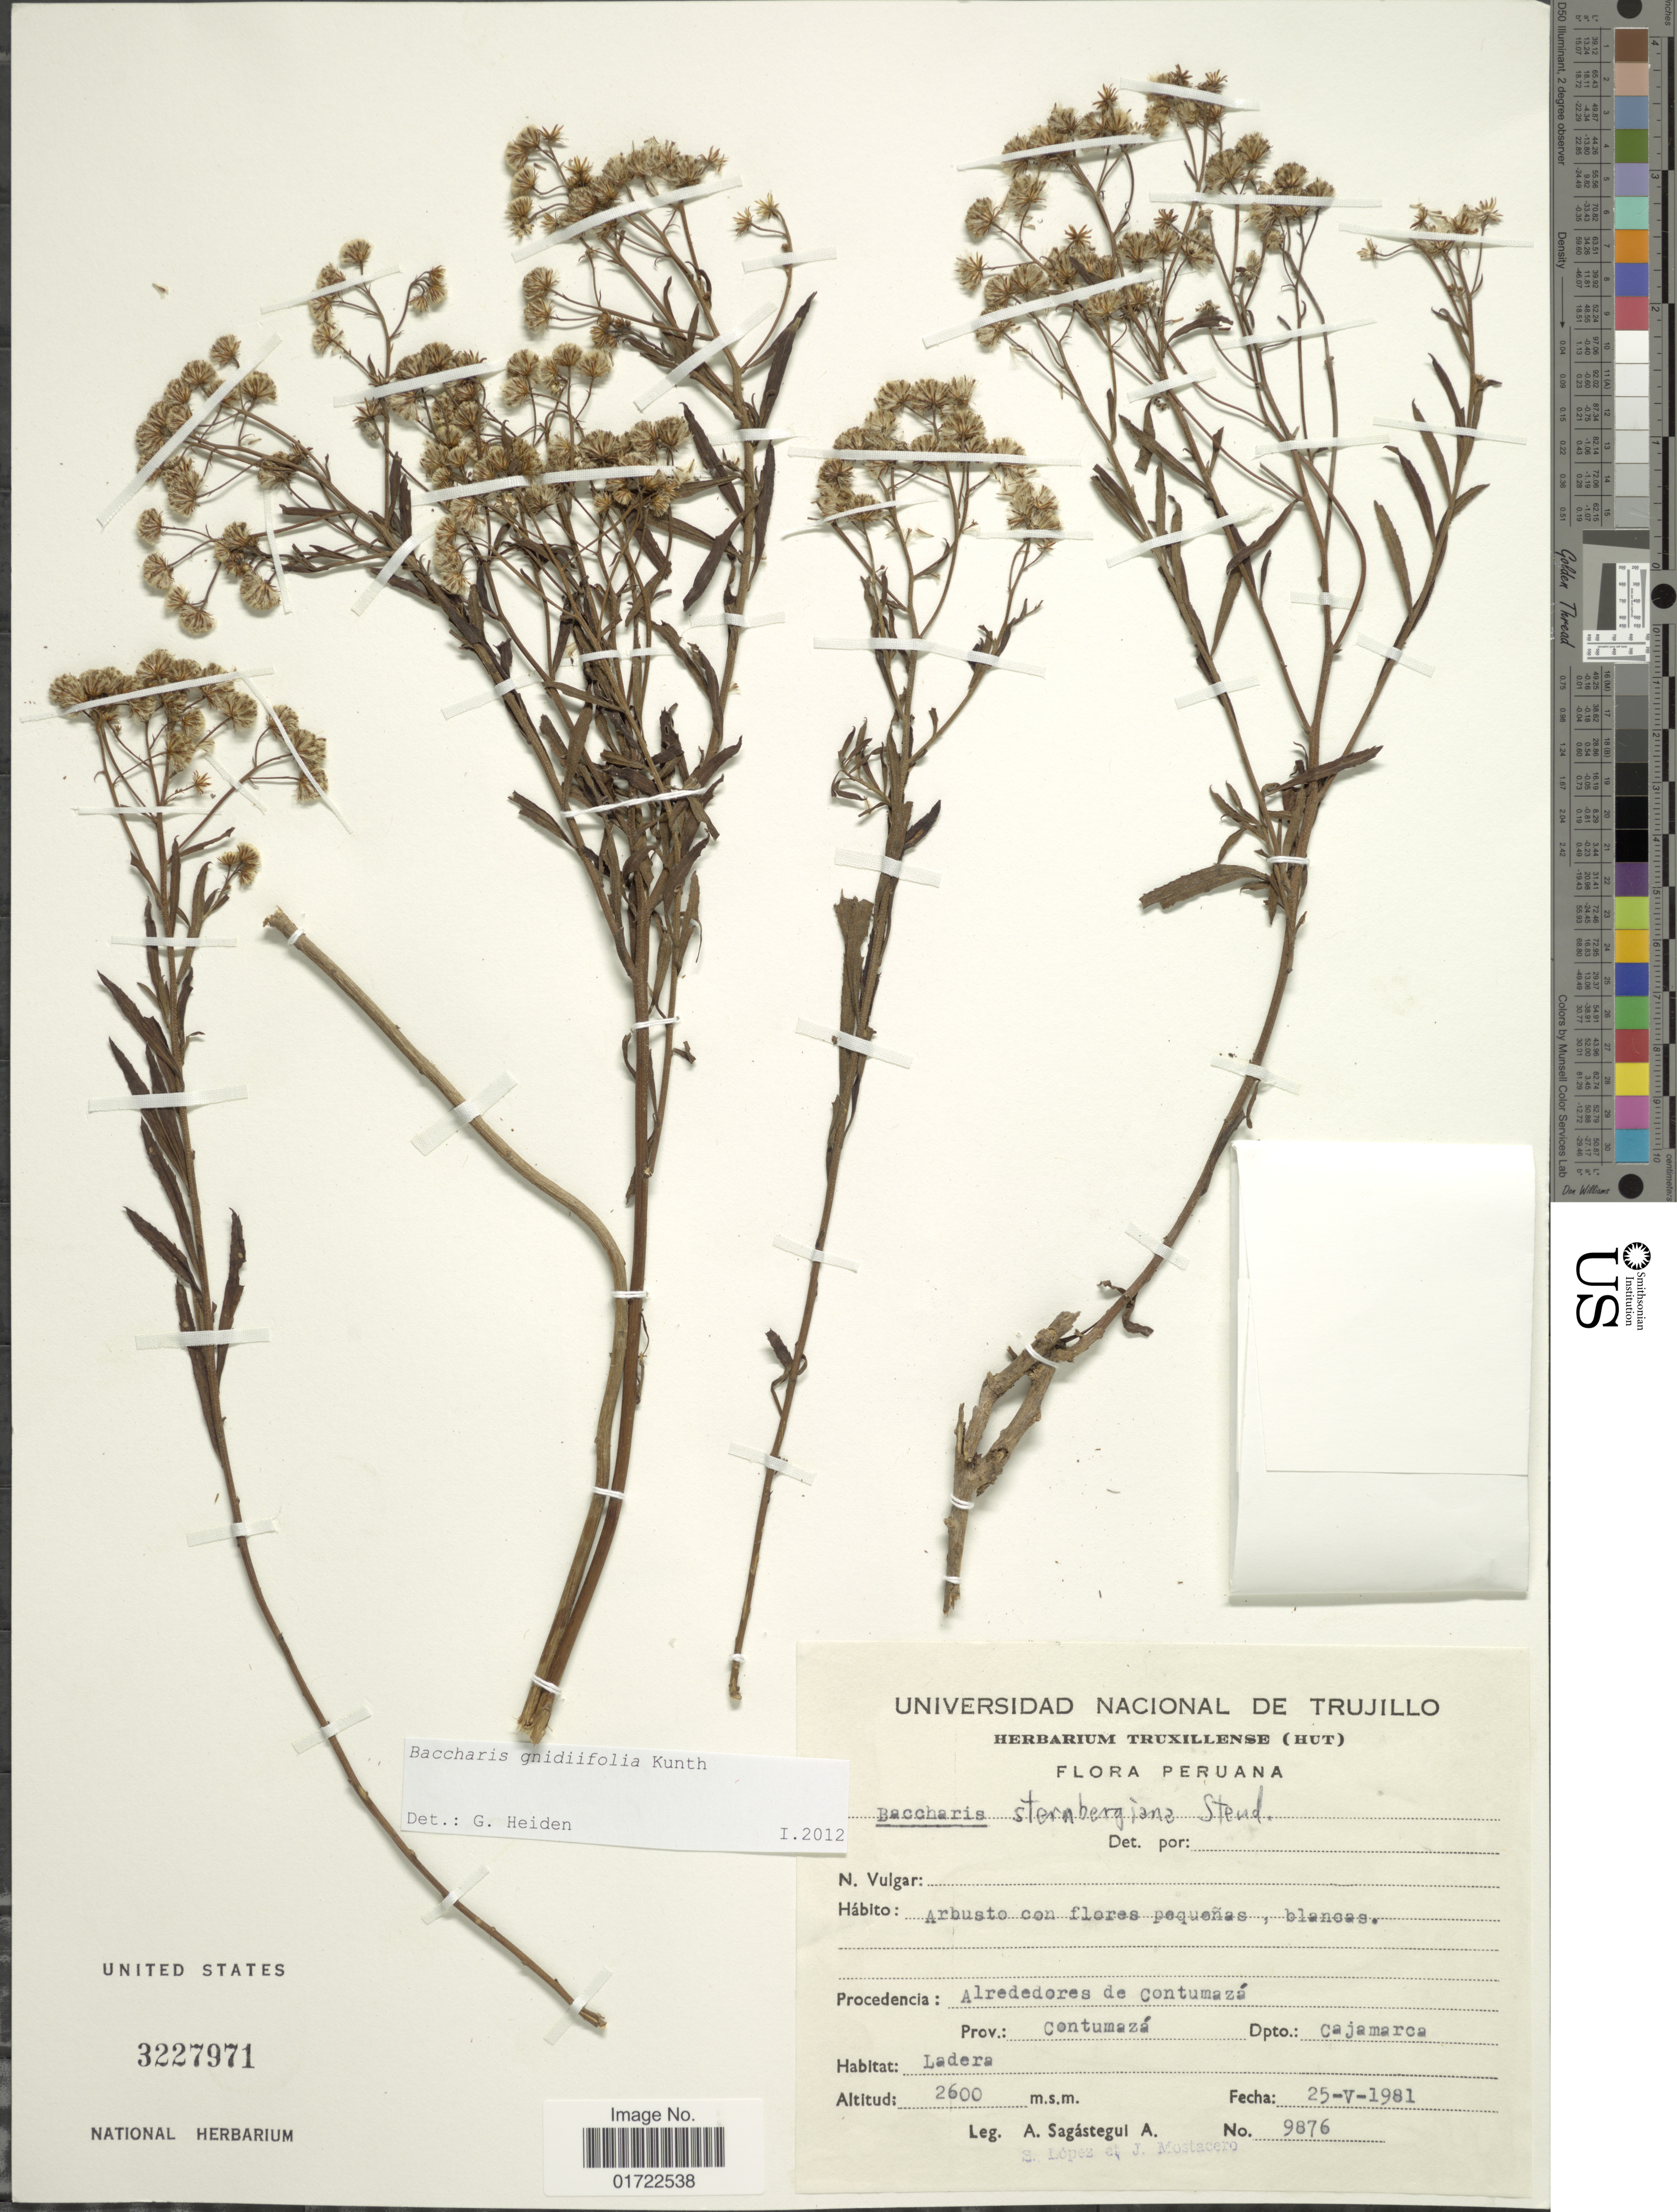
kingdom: Plantae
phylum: Tracheophyta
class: Magnoliopsida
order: Asterales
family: Asteraceae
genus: Baccharis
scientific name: Baccharis gnidiifolia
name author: Kunth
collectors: A. Sagástegui A.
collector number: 9876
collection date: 1981-05-25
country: Peru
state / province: Cajamarca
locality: Procedencia: Alrededores de Contumaza, Prov.: Contumaza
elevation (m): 2600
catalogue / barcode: US 3227971